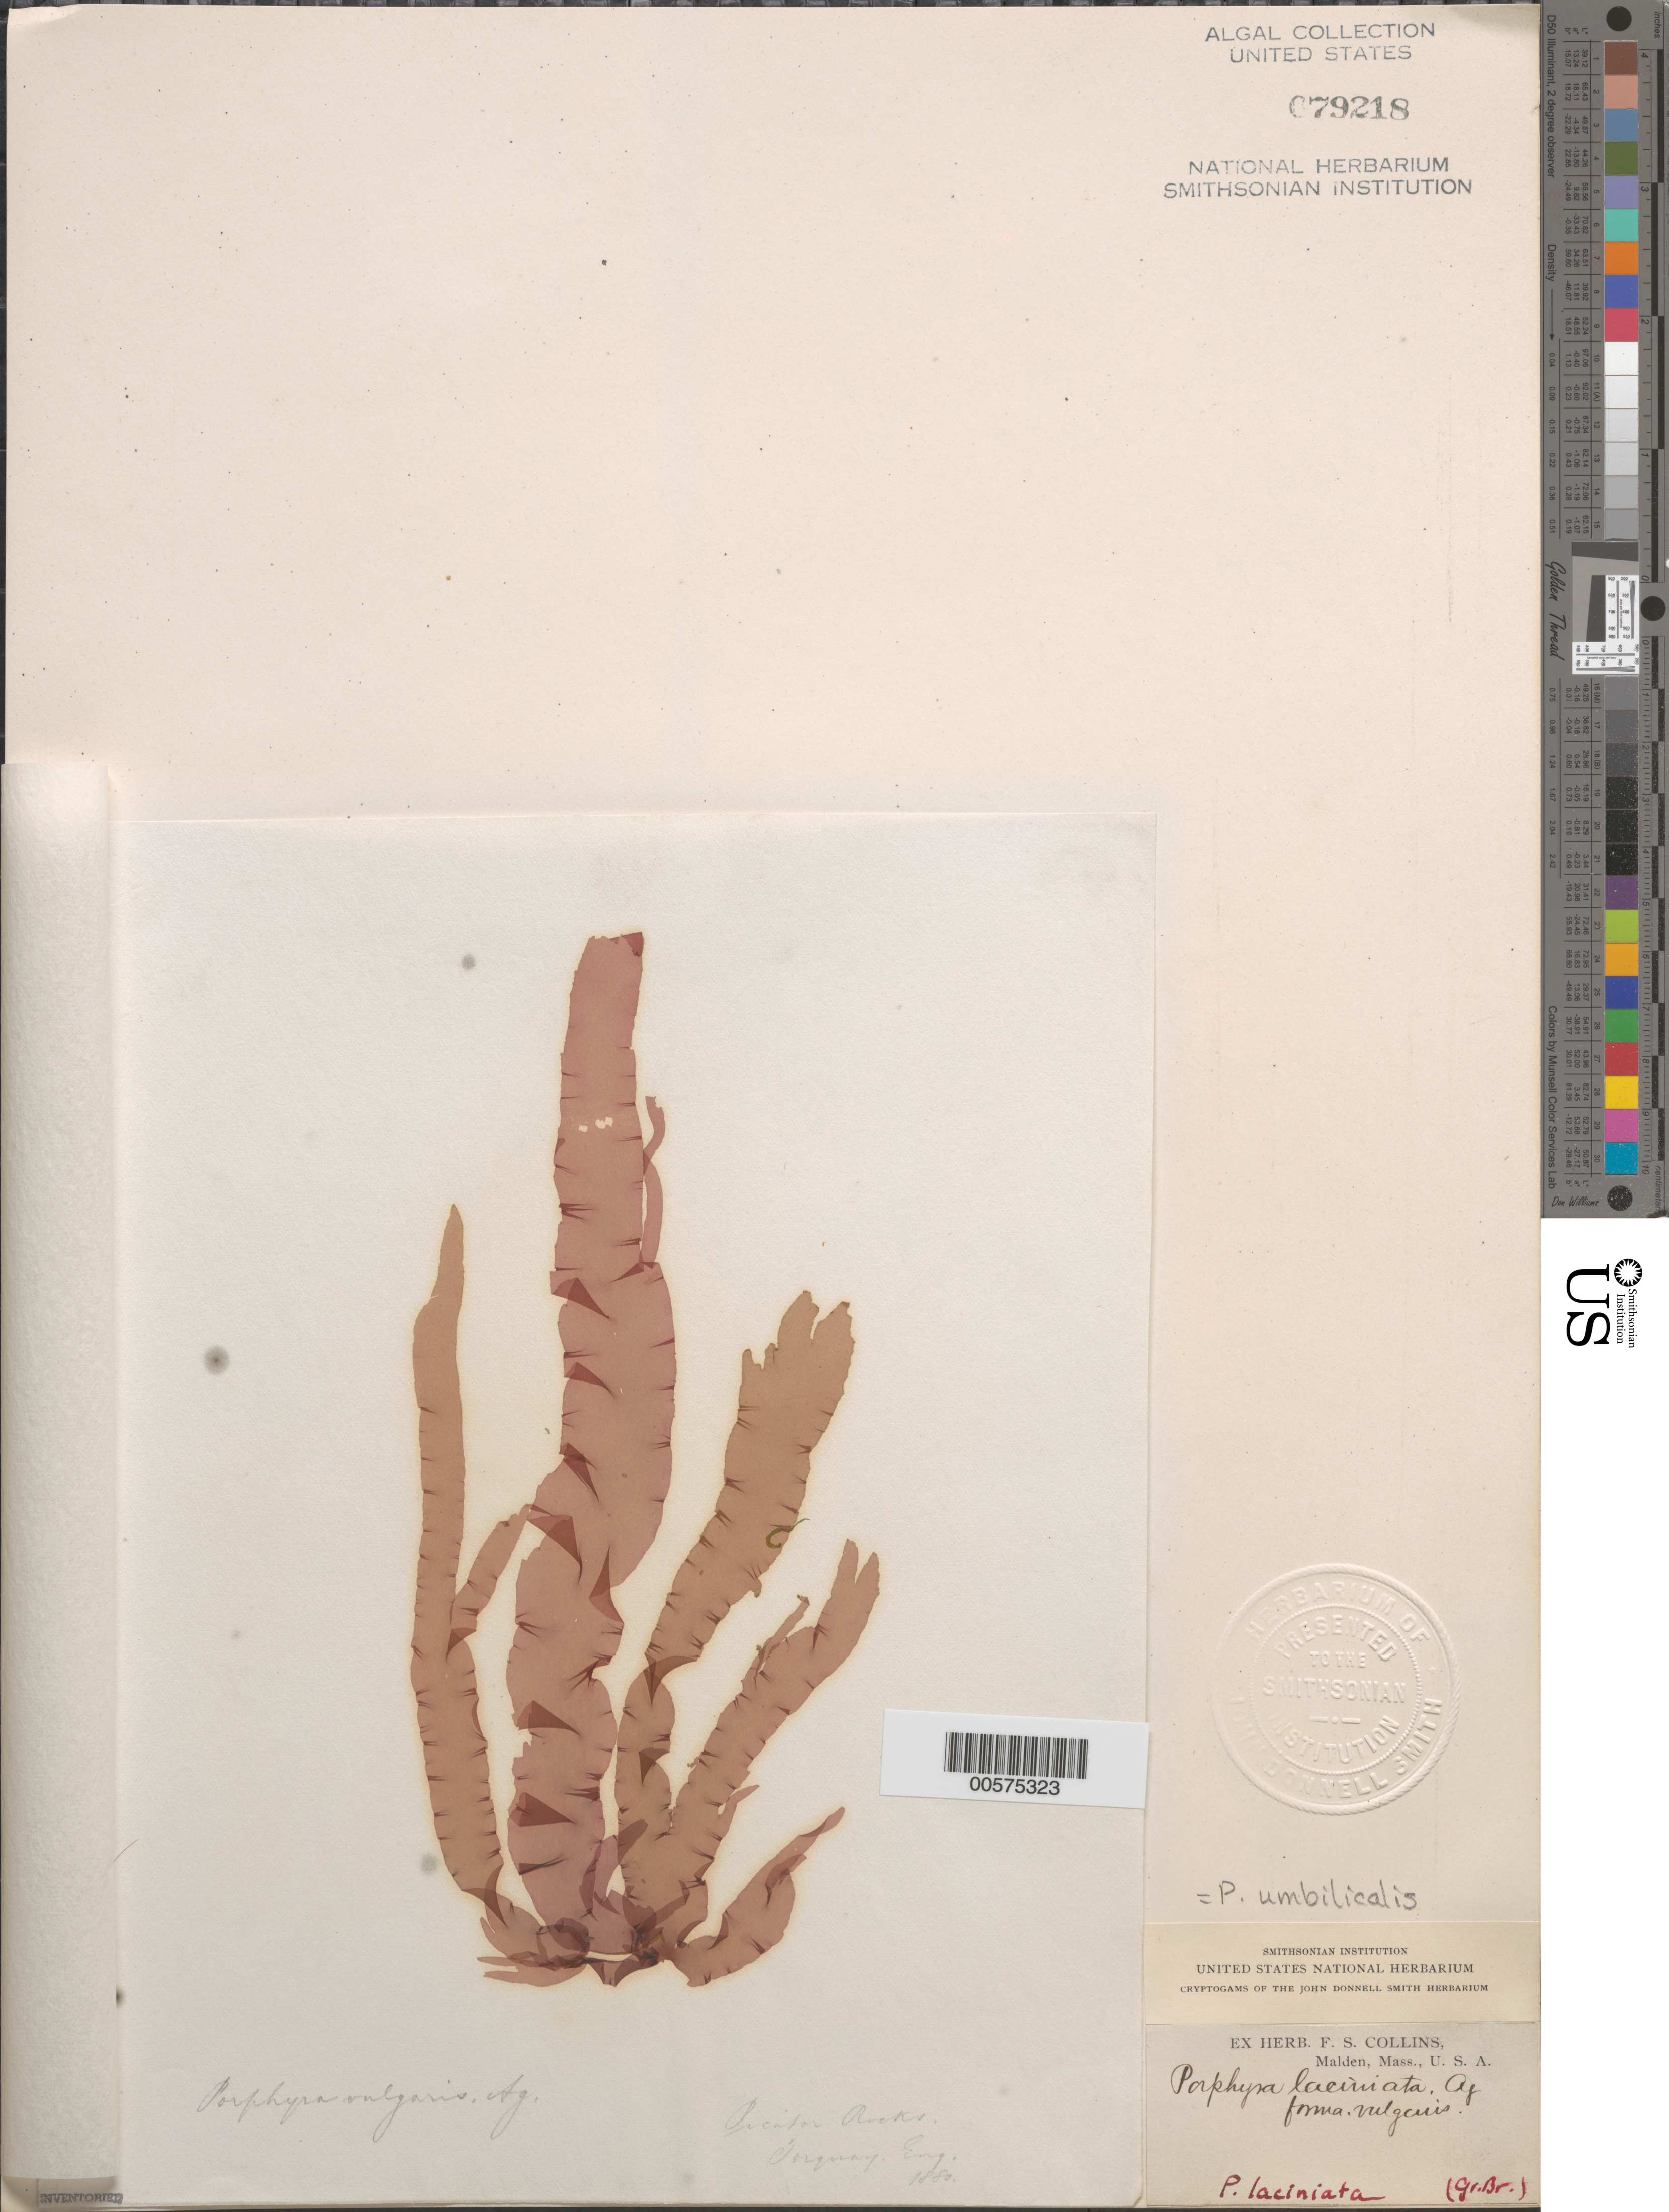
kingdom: Plantae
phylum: Rhodophyta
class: Bangiophyceae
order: Bangiales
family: Bangiaceae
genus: Porphyra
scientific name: Porphyra umbilicalis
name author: Kütz.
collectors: F. Collins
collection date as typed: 1880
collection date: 1880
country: United Kingdom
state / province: England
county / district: Devon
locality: Picator Rocks, Torquay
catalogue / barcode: US 79218